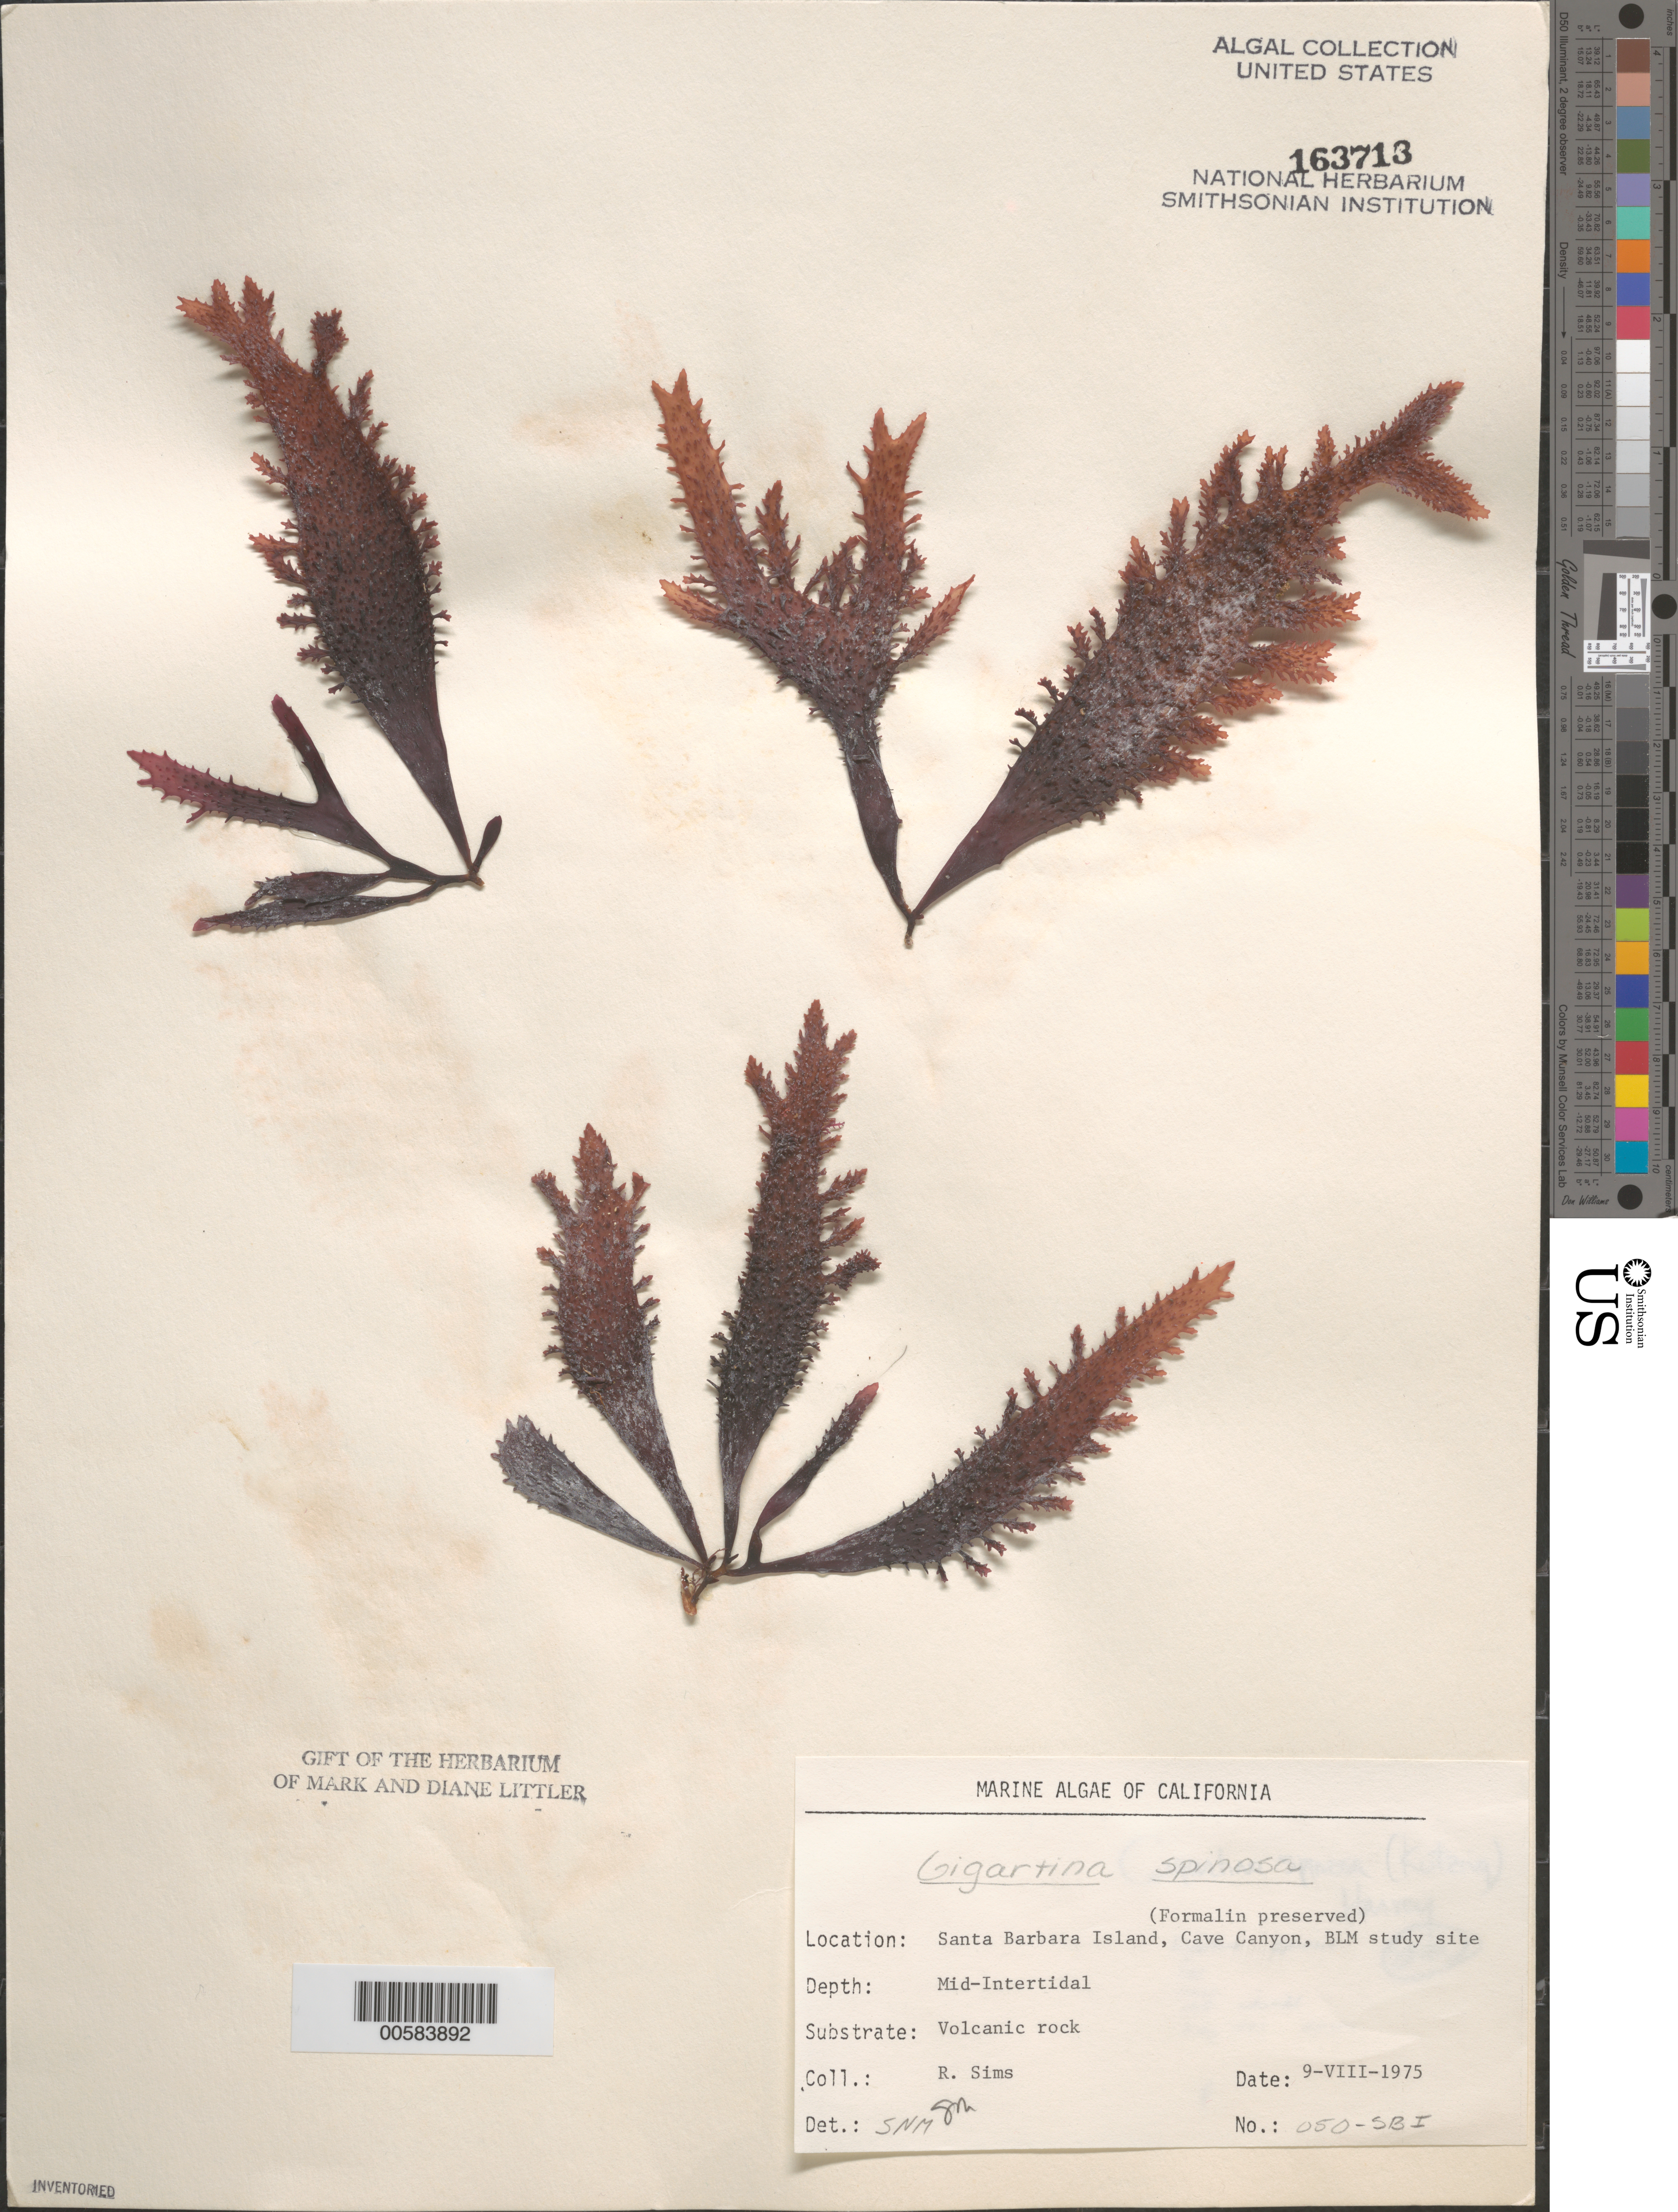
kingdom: Plantae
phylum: Rhodophyta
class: Florideophyceae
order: Gigartinales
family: Gigartinaceae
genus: Chondracanthus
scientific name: Chondracanthus spinosus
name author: (Kütz.) Guiry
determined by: Algae name updating Project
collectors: R. H. Sims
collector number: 050-sbi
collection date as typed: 09 Aug 1975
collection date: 1975-08-09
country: United States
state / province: California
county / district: Santa Barbara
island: Santa Barbara Island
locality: Cave Canyon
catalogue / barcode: US 163713